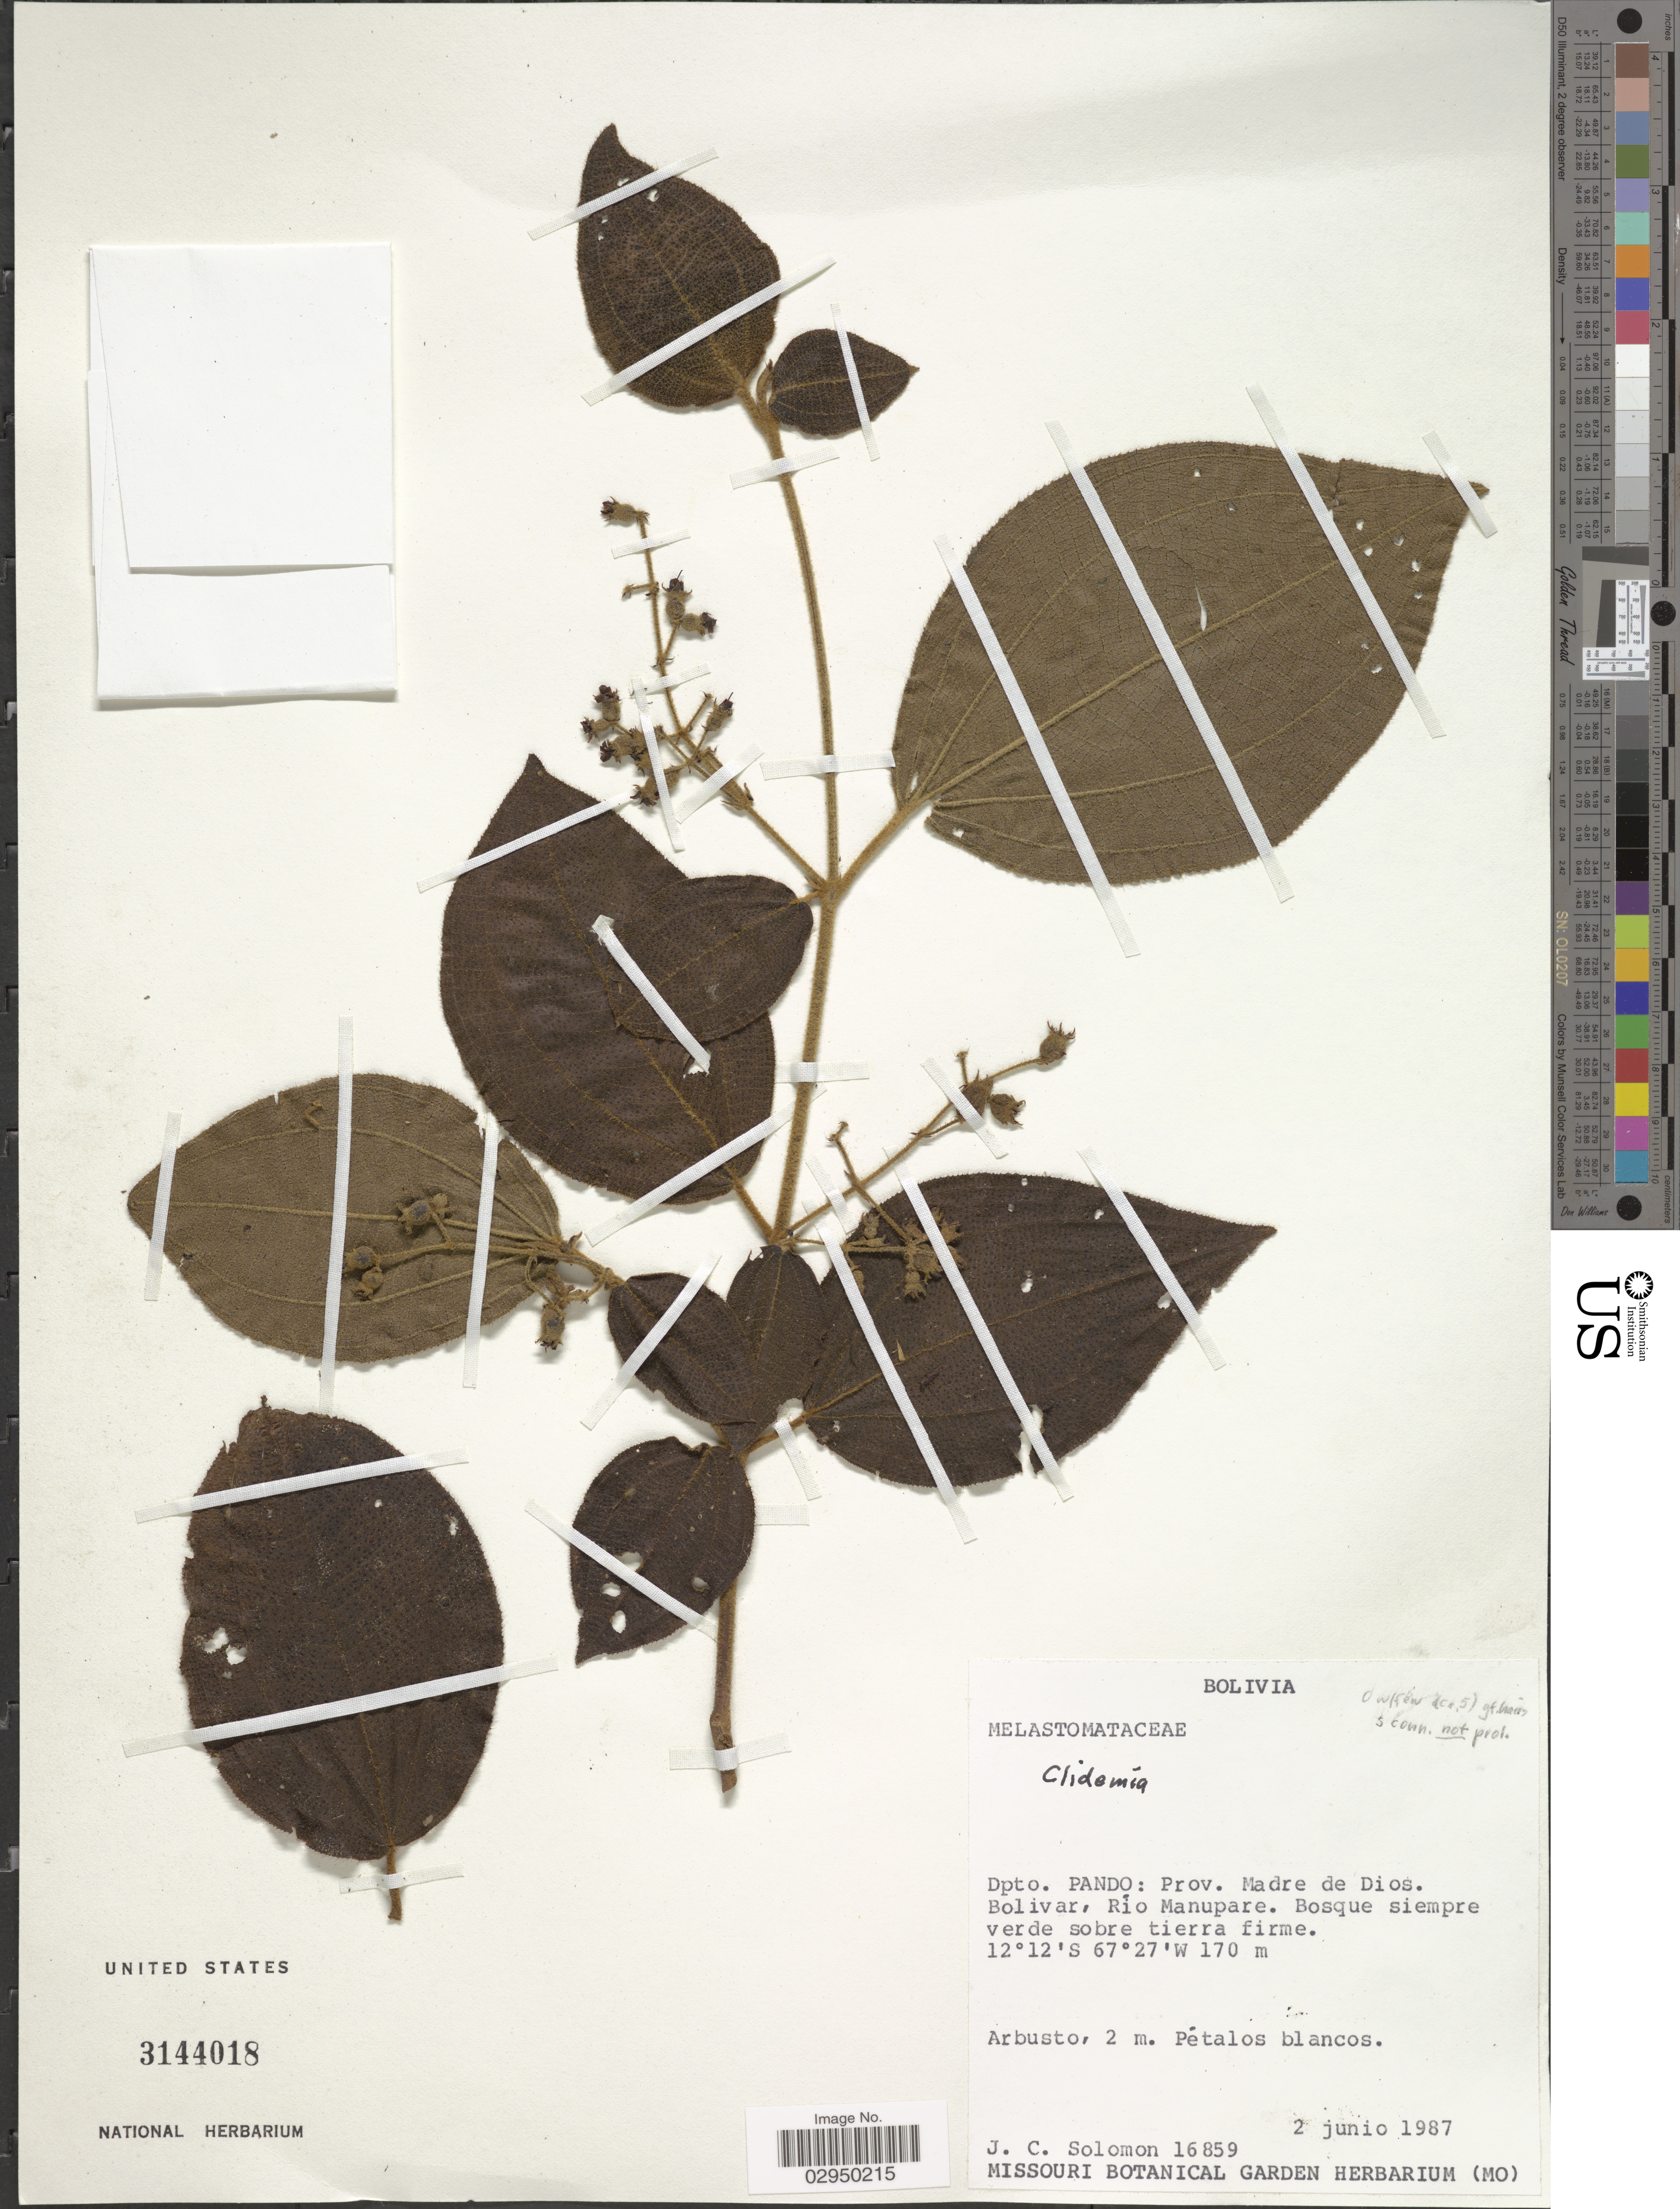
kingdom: Plantae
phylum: Tracheophyta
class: Magnoliopsida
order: Myrtales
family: Melastomataceae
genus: Miconia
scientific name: Miconia neourceolata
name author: Michelang.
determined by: Ferreira-Alves, R.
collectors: J. C. Solomon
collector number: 16859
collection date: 1987-06-02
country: Bolivia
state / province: Pando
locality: Dpto. Pando: Prov. Madre de Dios. Bolivar, Río Manupare.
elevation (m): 170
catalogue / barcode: US 3144018